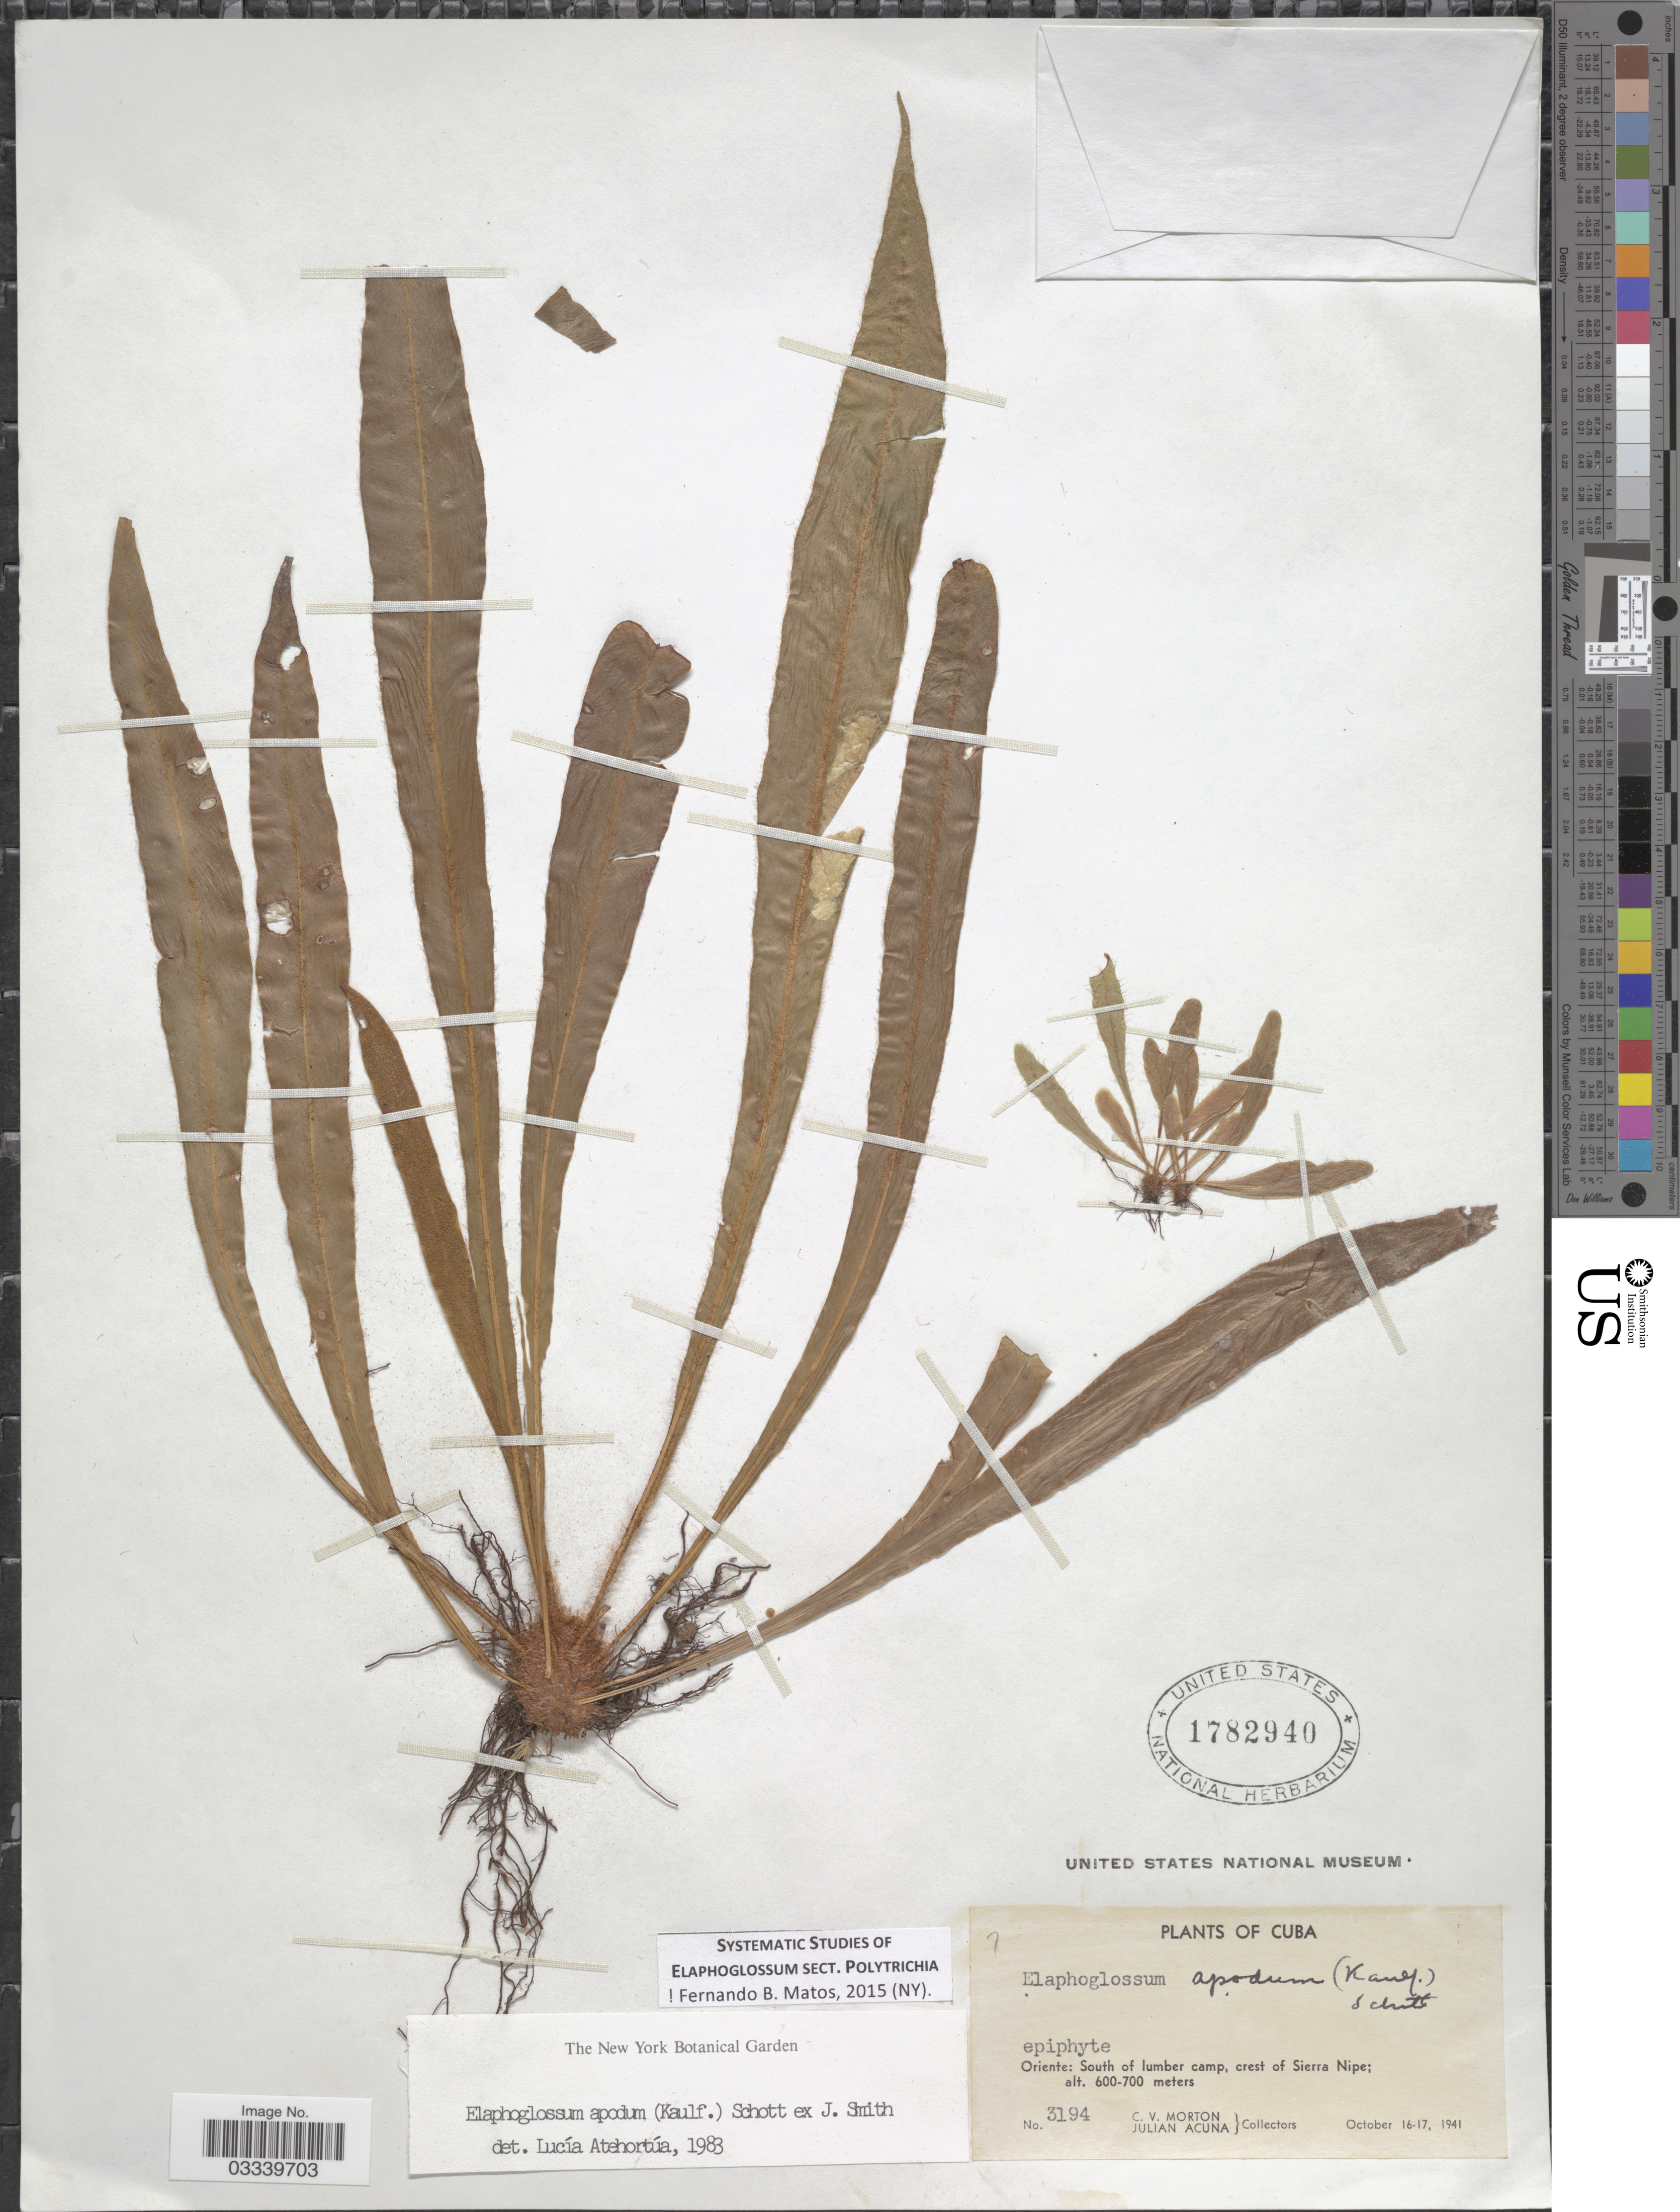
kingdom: Plantae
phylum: Tracheophyta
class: Polypodiopsida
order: Polypodiales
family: Dryopteridaceae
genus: Elaphoglossum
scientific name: Elaphoglossum apodum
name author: (Kaulf.) Schott ex J. Sm.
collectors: C. V. Morton & R. Acuña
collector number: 3194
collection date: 1941-10-16/1941-10-17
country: Cuba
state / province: Oriente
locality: South of lumber camp, crest of Sierra Nipe.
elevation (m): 600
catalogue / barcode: US 1782940